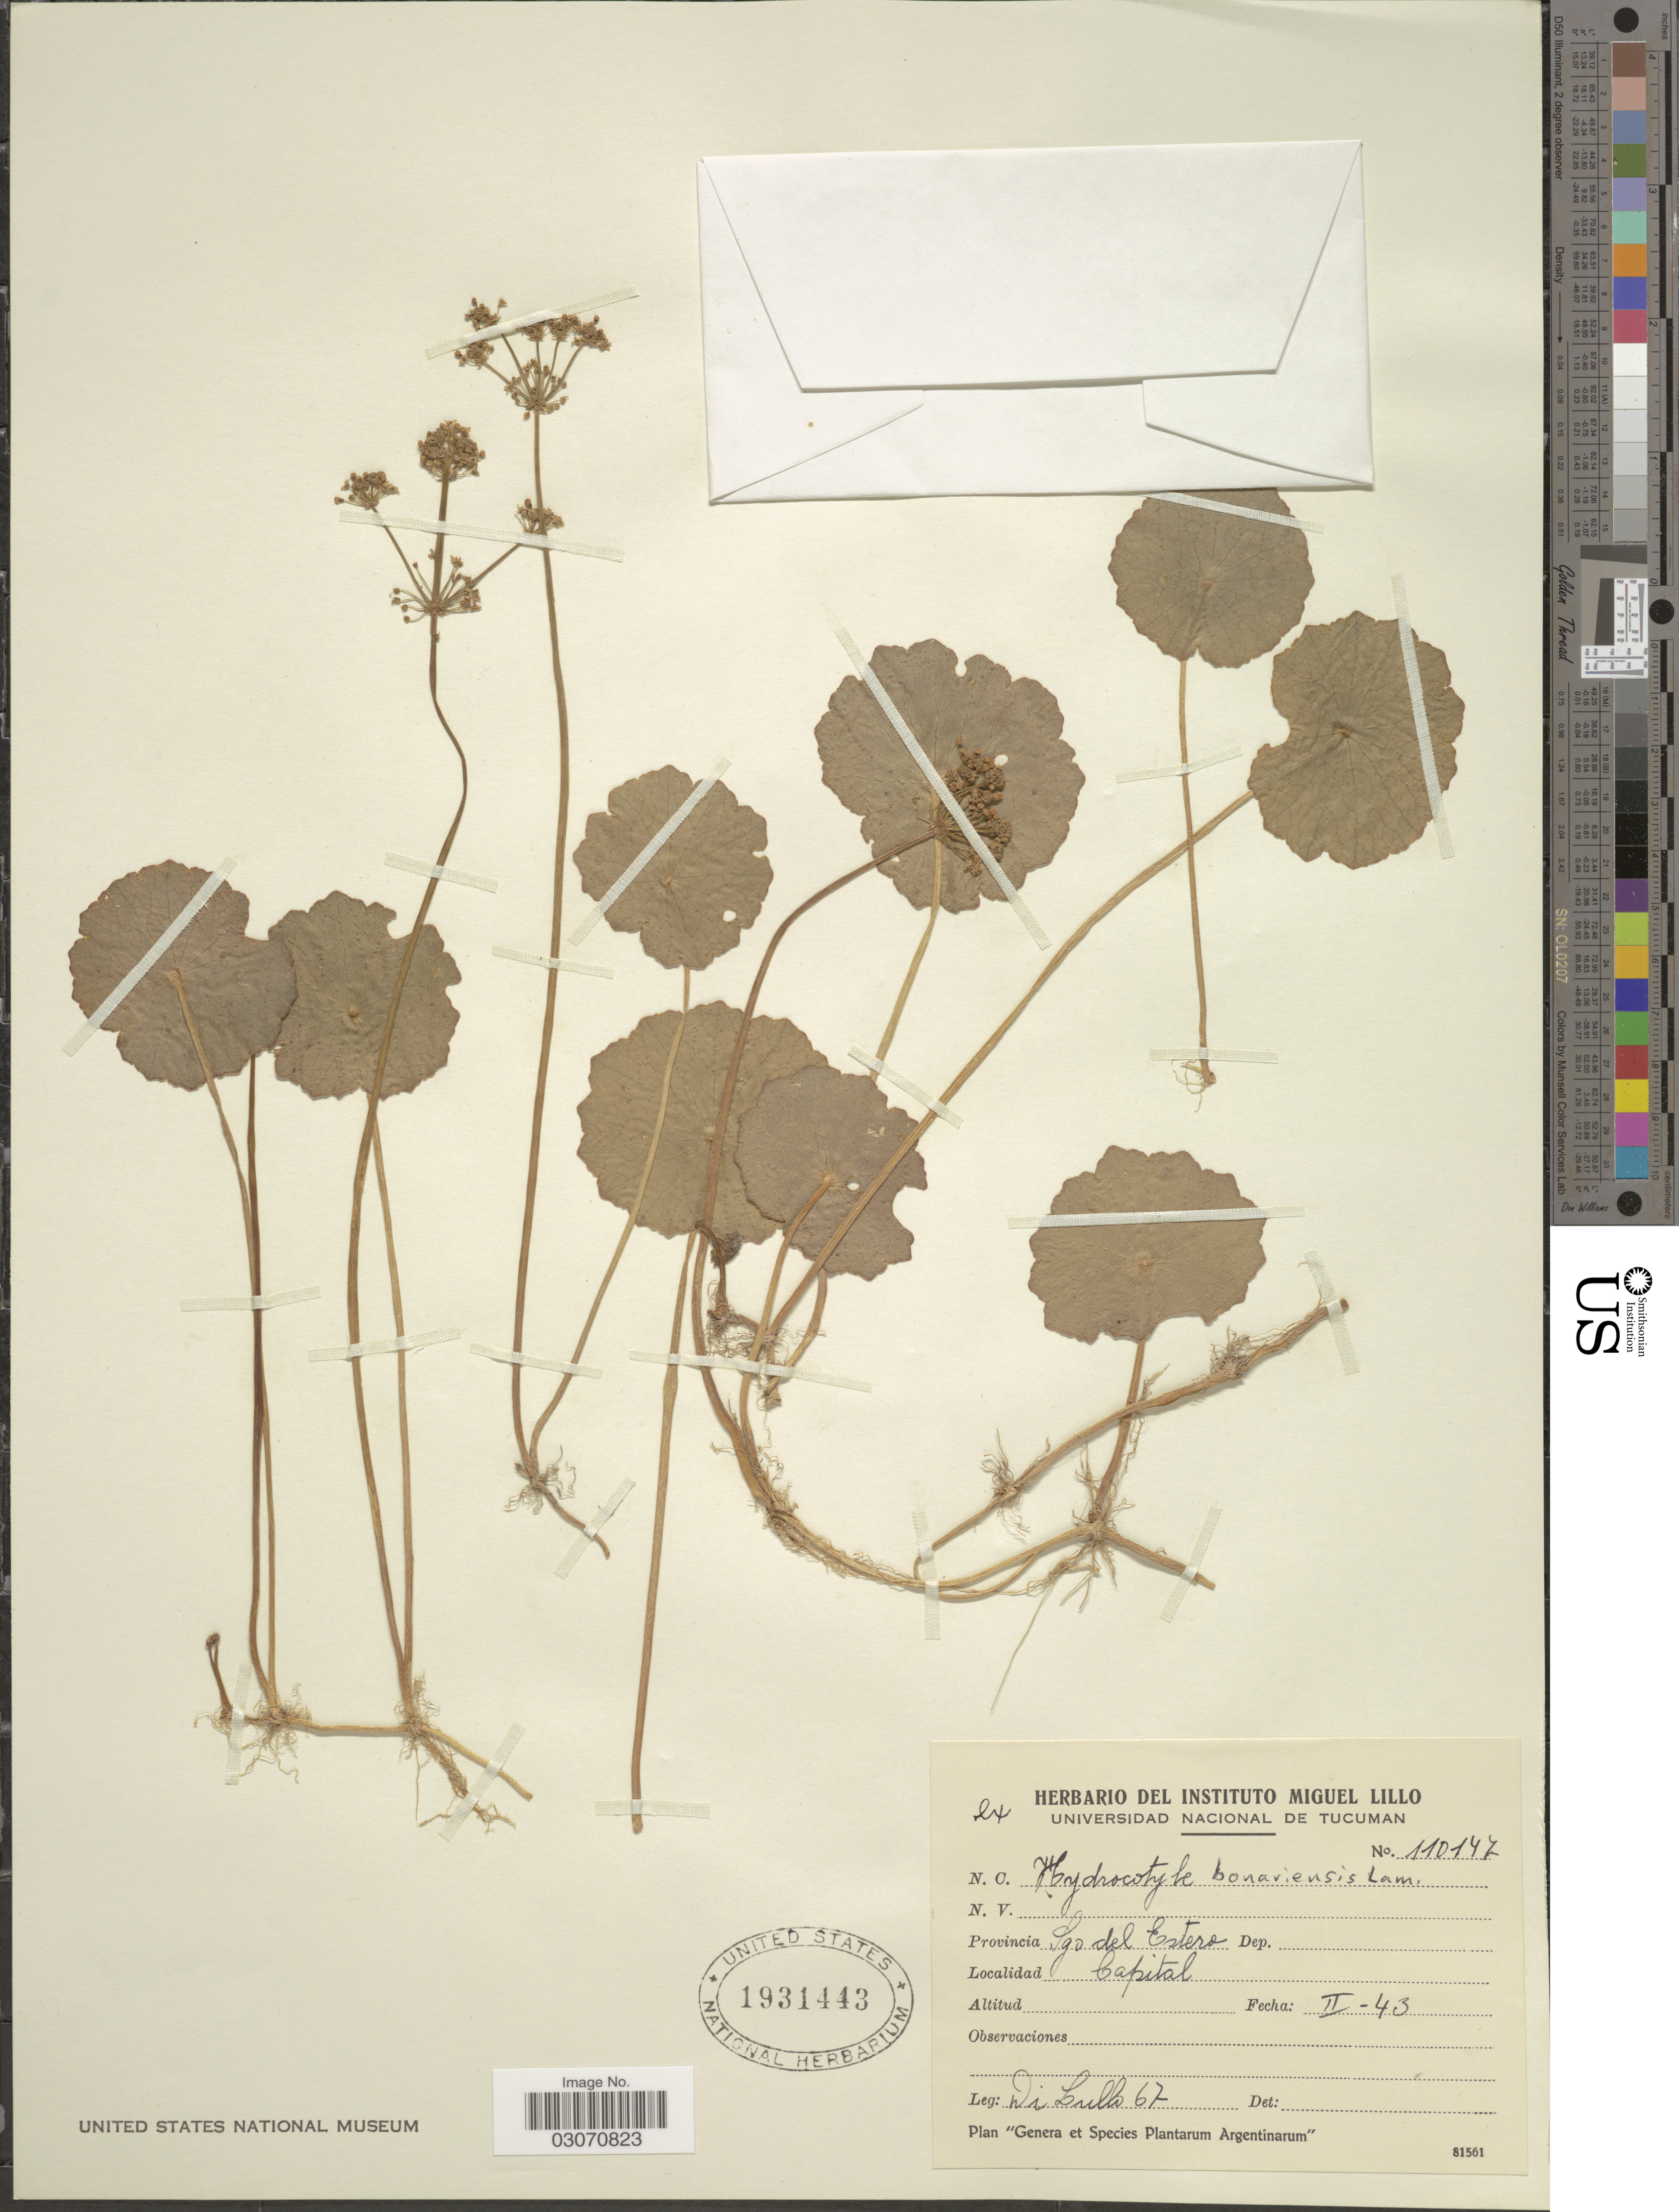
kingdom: Plantae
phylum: Tracheophyta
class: Magnoliopsida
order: Apiales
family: Araliaceae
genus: Hydrocotyle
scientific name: Hydrocotyle bonariensis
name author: Lam.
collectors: Di Lullo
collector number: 67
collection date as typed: Transcribed d/m/y: /2/43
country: Argentina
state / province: Santiago del Estero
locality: Capital.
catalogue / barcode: US 1931443